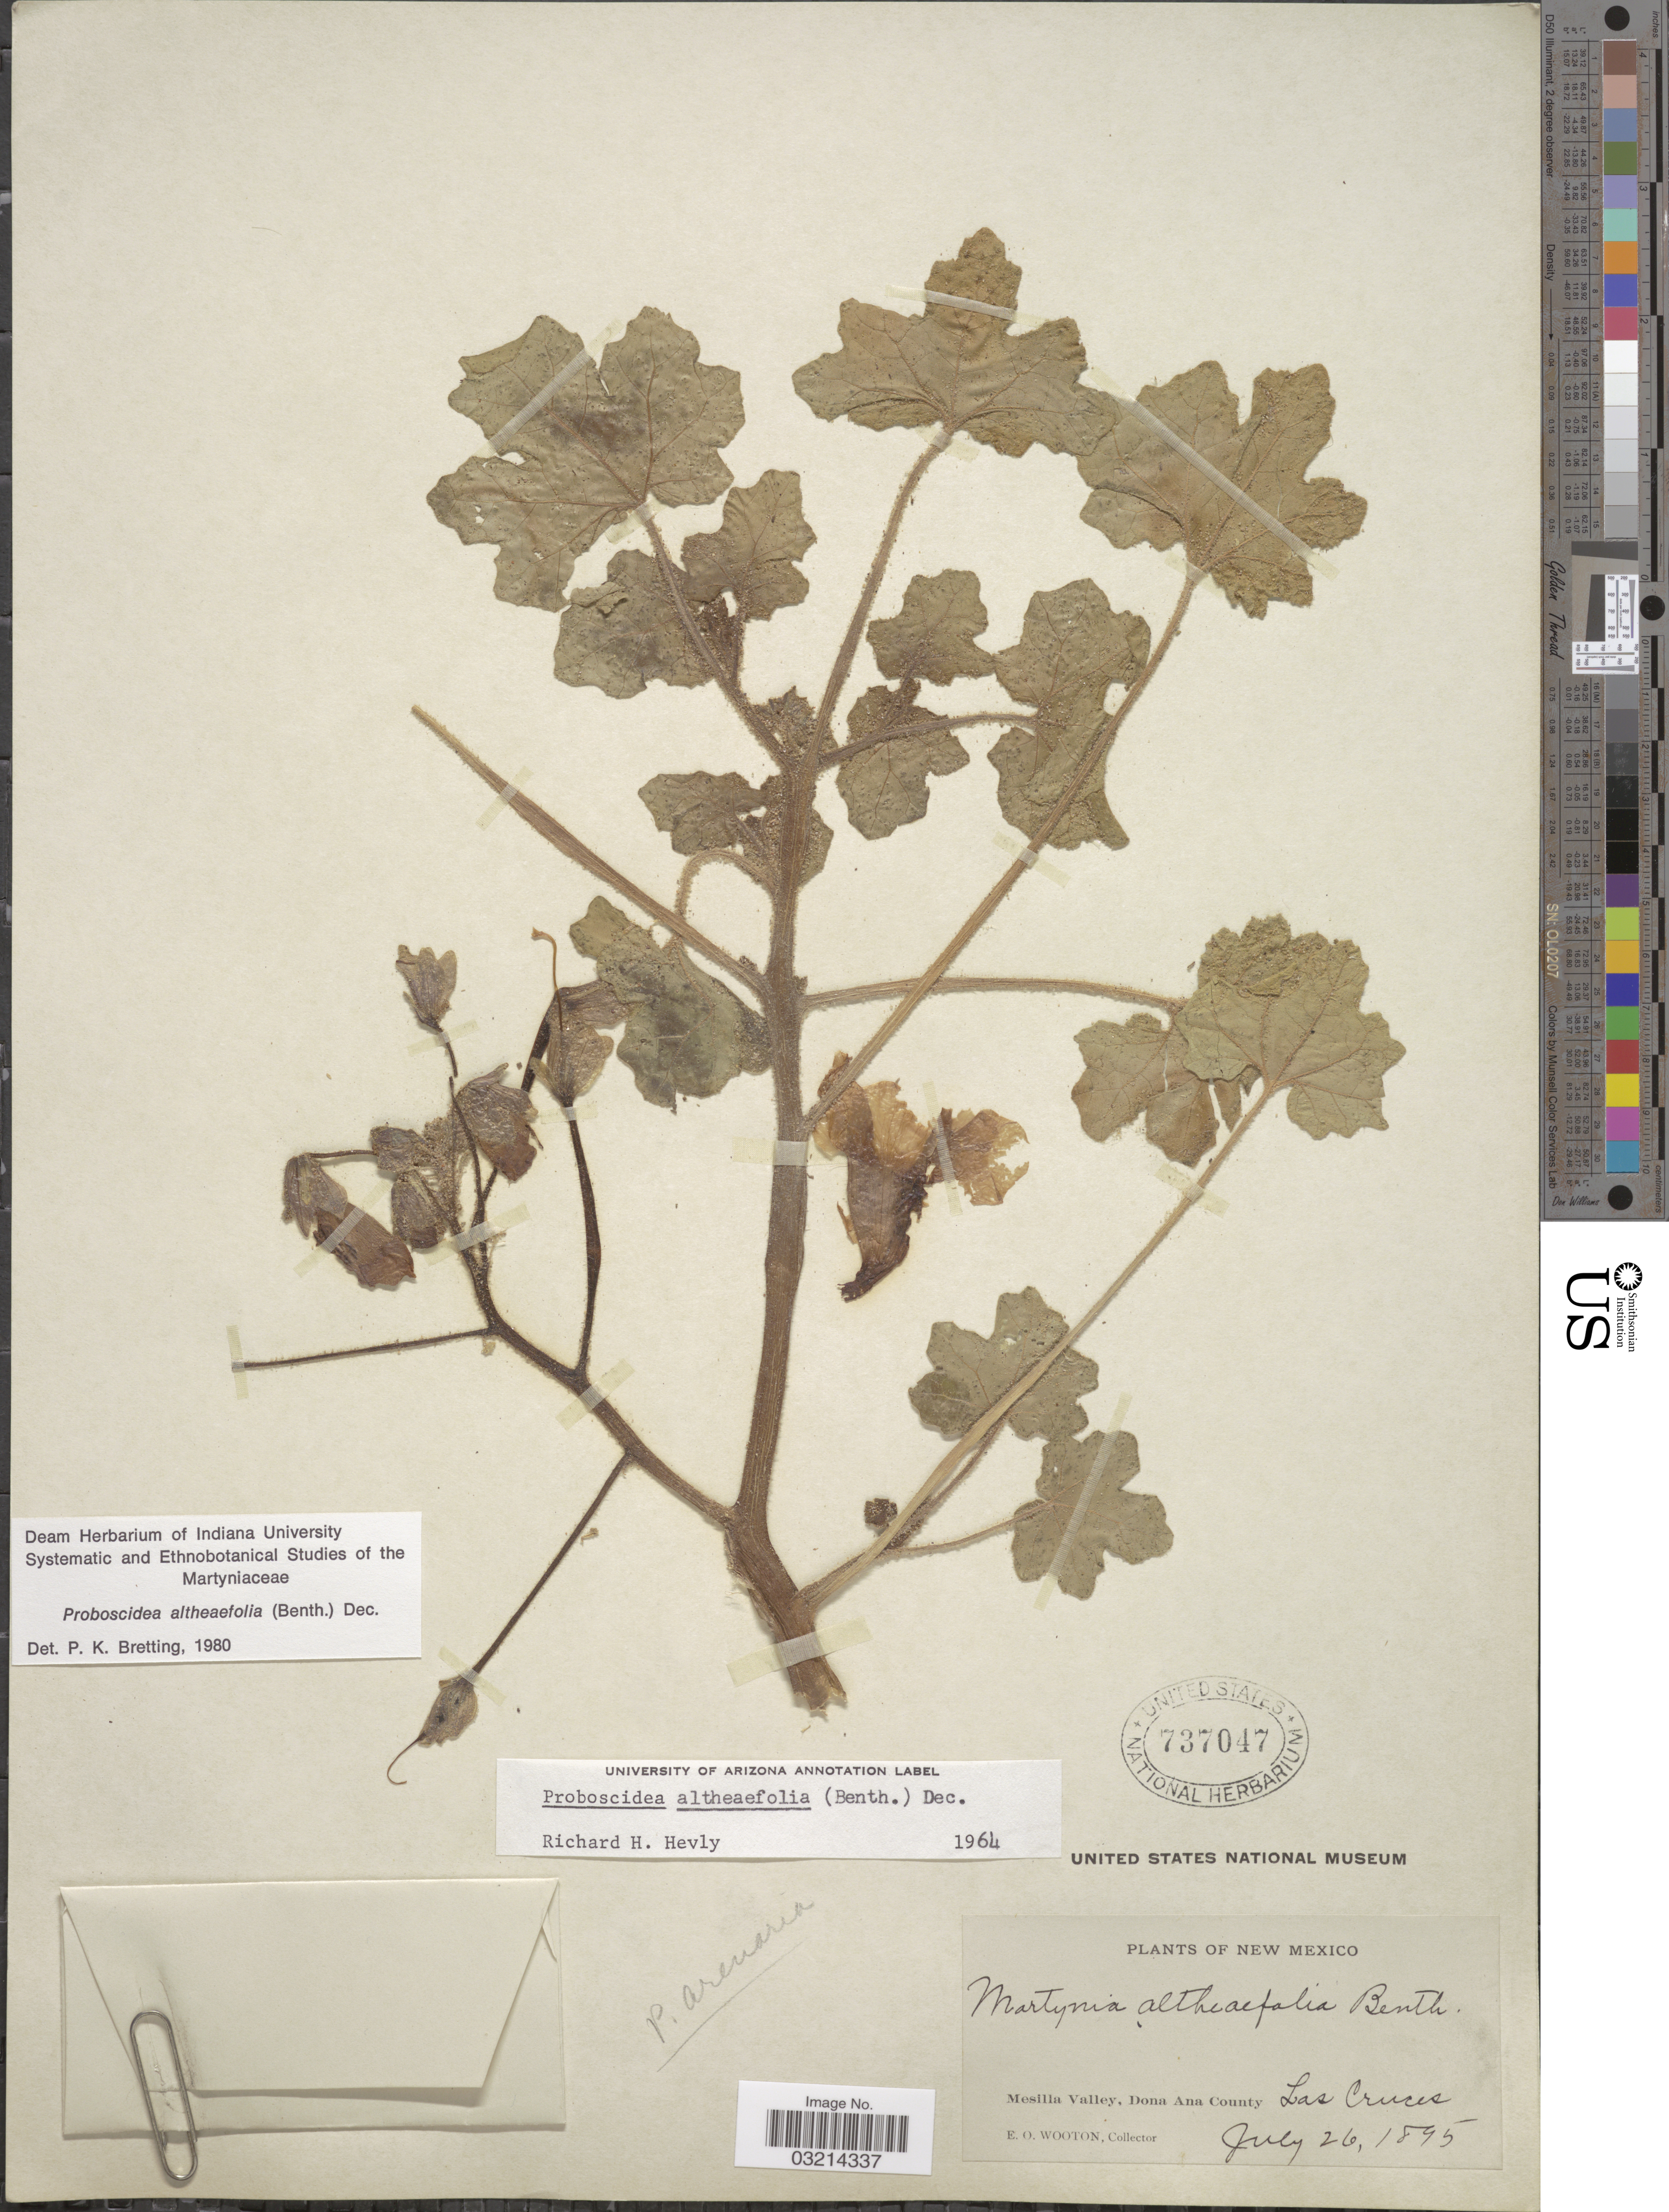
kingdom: Plantae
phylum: Tracheophyta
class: Magnoliopsida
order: Lamiales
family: Martyniaceae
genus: Proboscidea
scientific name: Proboscidea althaeifolia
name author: (Benth.) Decne.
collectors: E. O. Wooton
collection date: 1895-07-26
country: United States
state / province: New Mexico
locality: Mesilla Valley, Dona Ana County. Las Cruces.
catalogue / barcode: US 737047